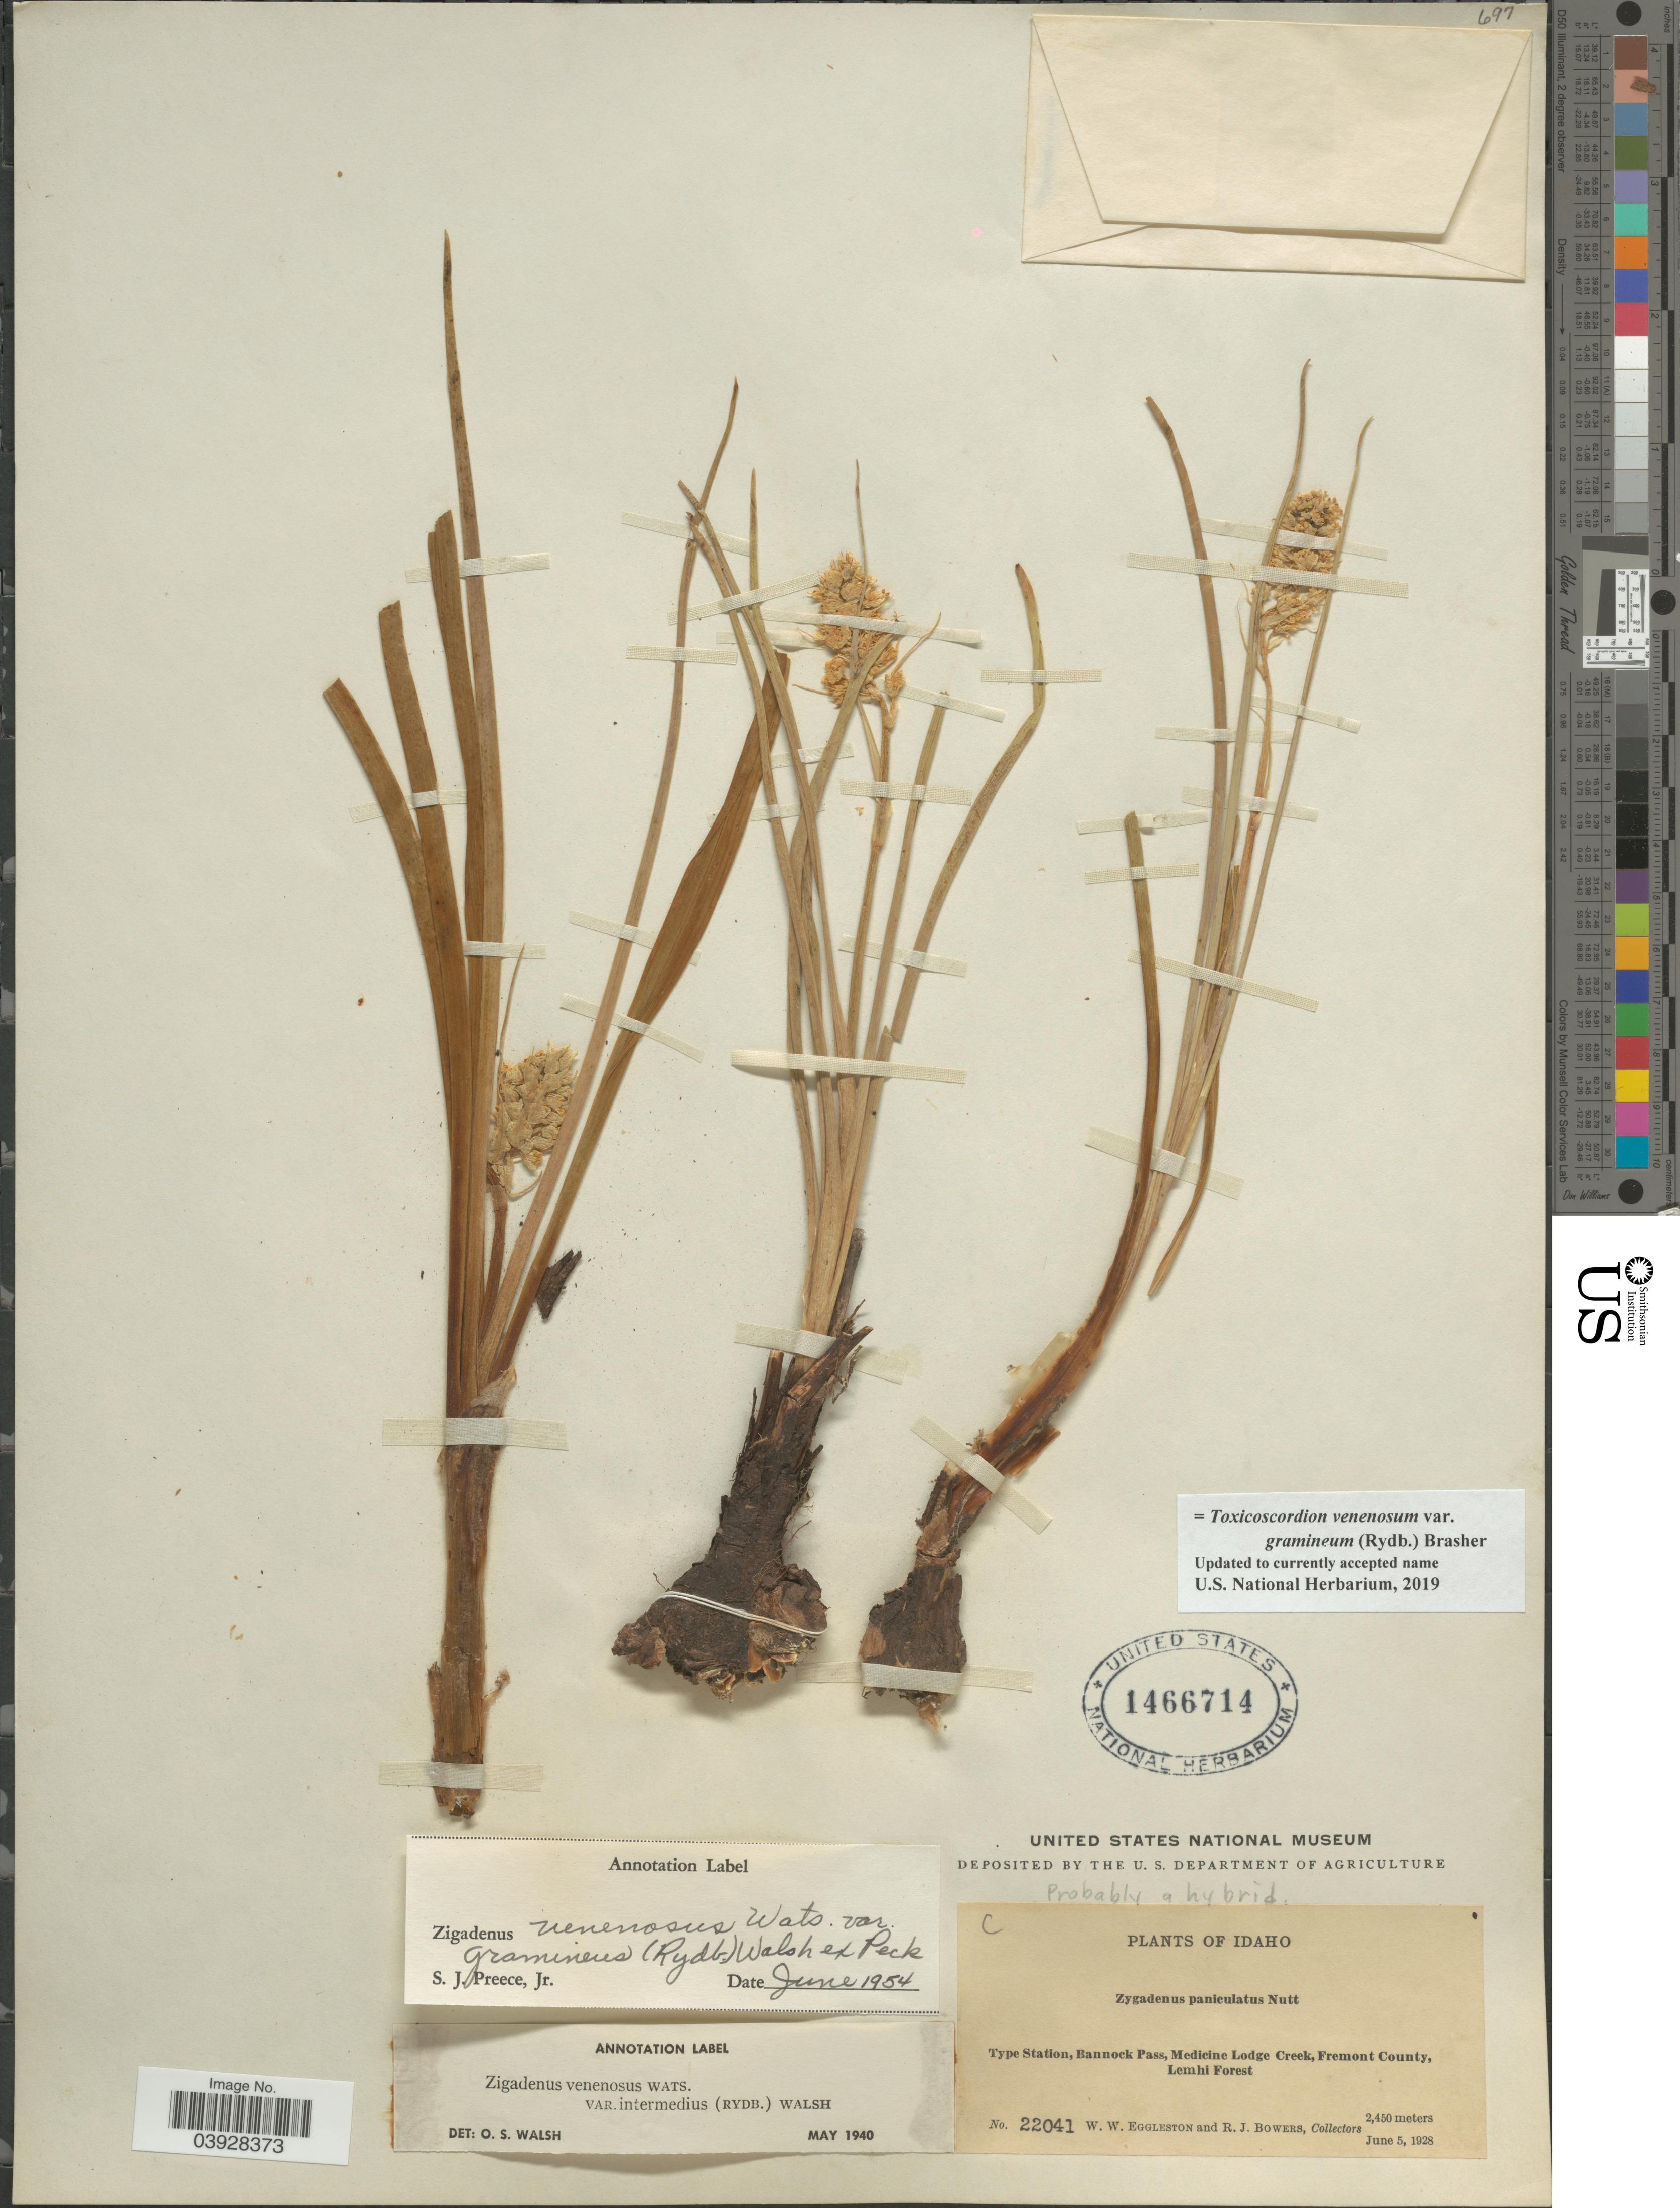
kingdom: Plantae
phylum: Tracheophyta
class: Liliopsida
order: Liliales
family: Melanthiaceae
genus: Toxicoscordion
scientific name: Toxicoscordion venenosum var. gramineum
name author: (Rydb.) Brasher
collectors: W. W. Eggleston & R. Bowers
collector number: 22041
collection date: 1928-06-05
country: United States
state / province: Idaho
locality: Type Station, Bannock Pass, Medicine Lodge Creek, Fremont County. Lemhi Forest.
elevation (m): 2450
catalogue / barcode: US 1466714